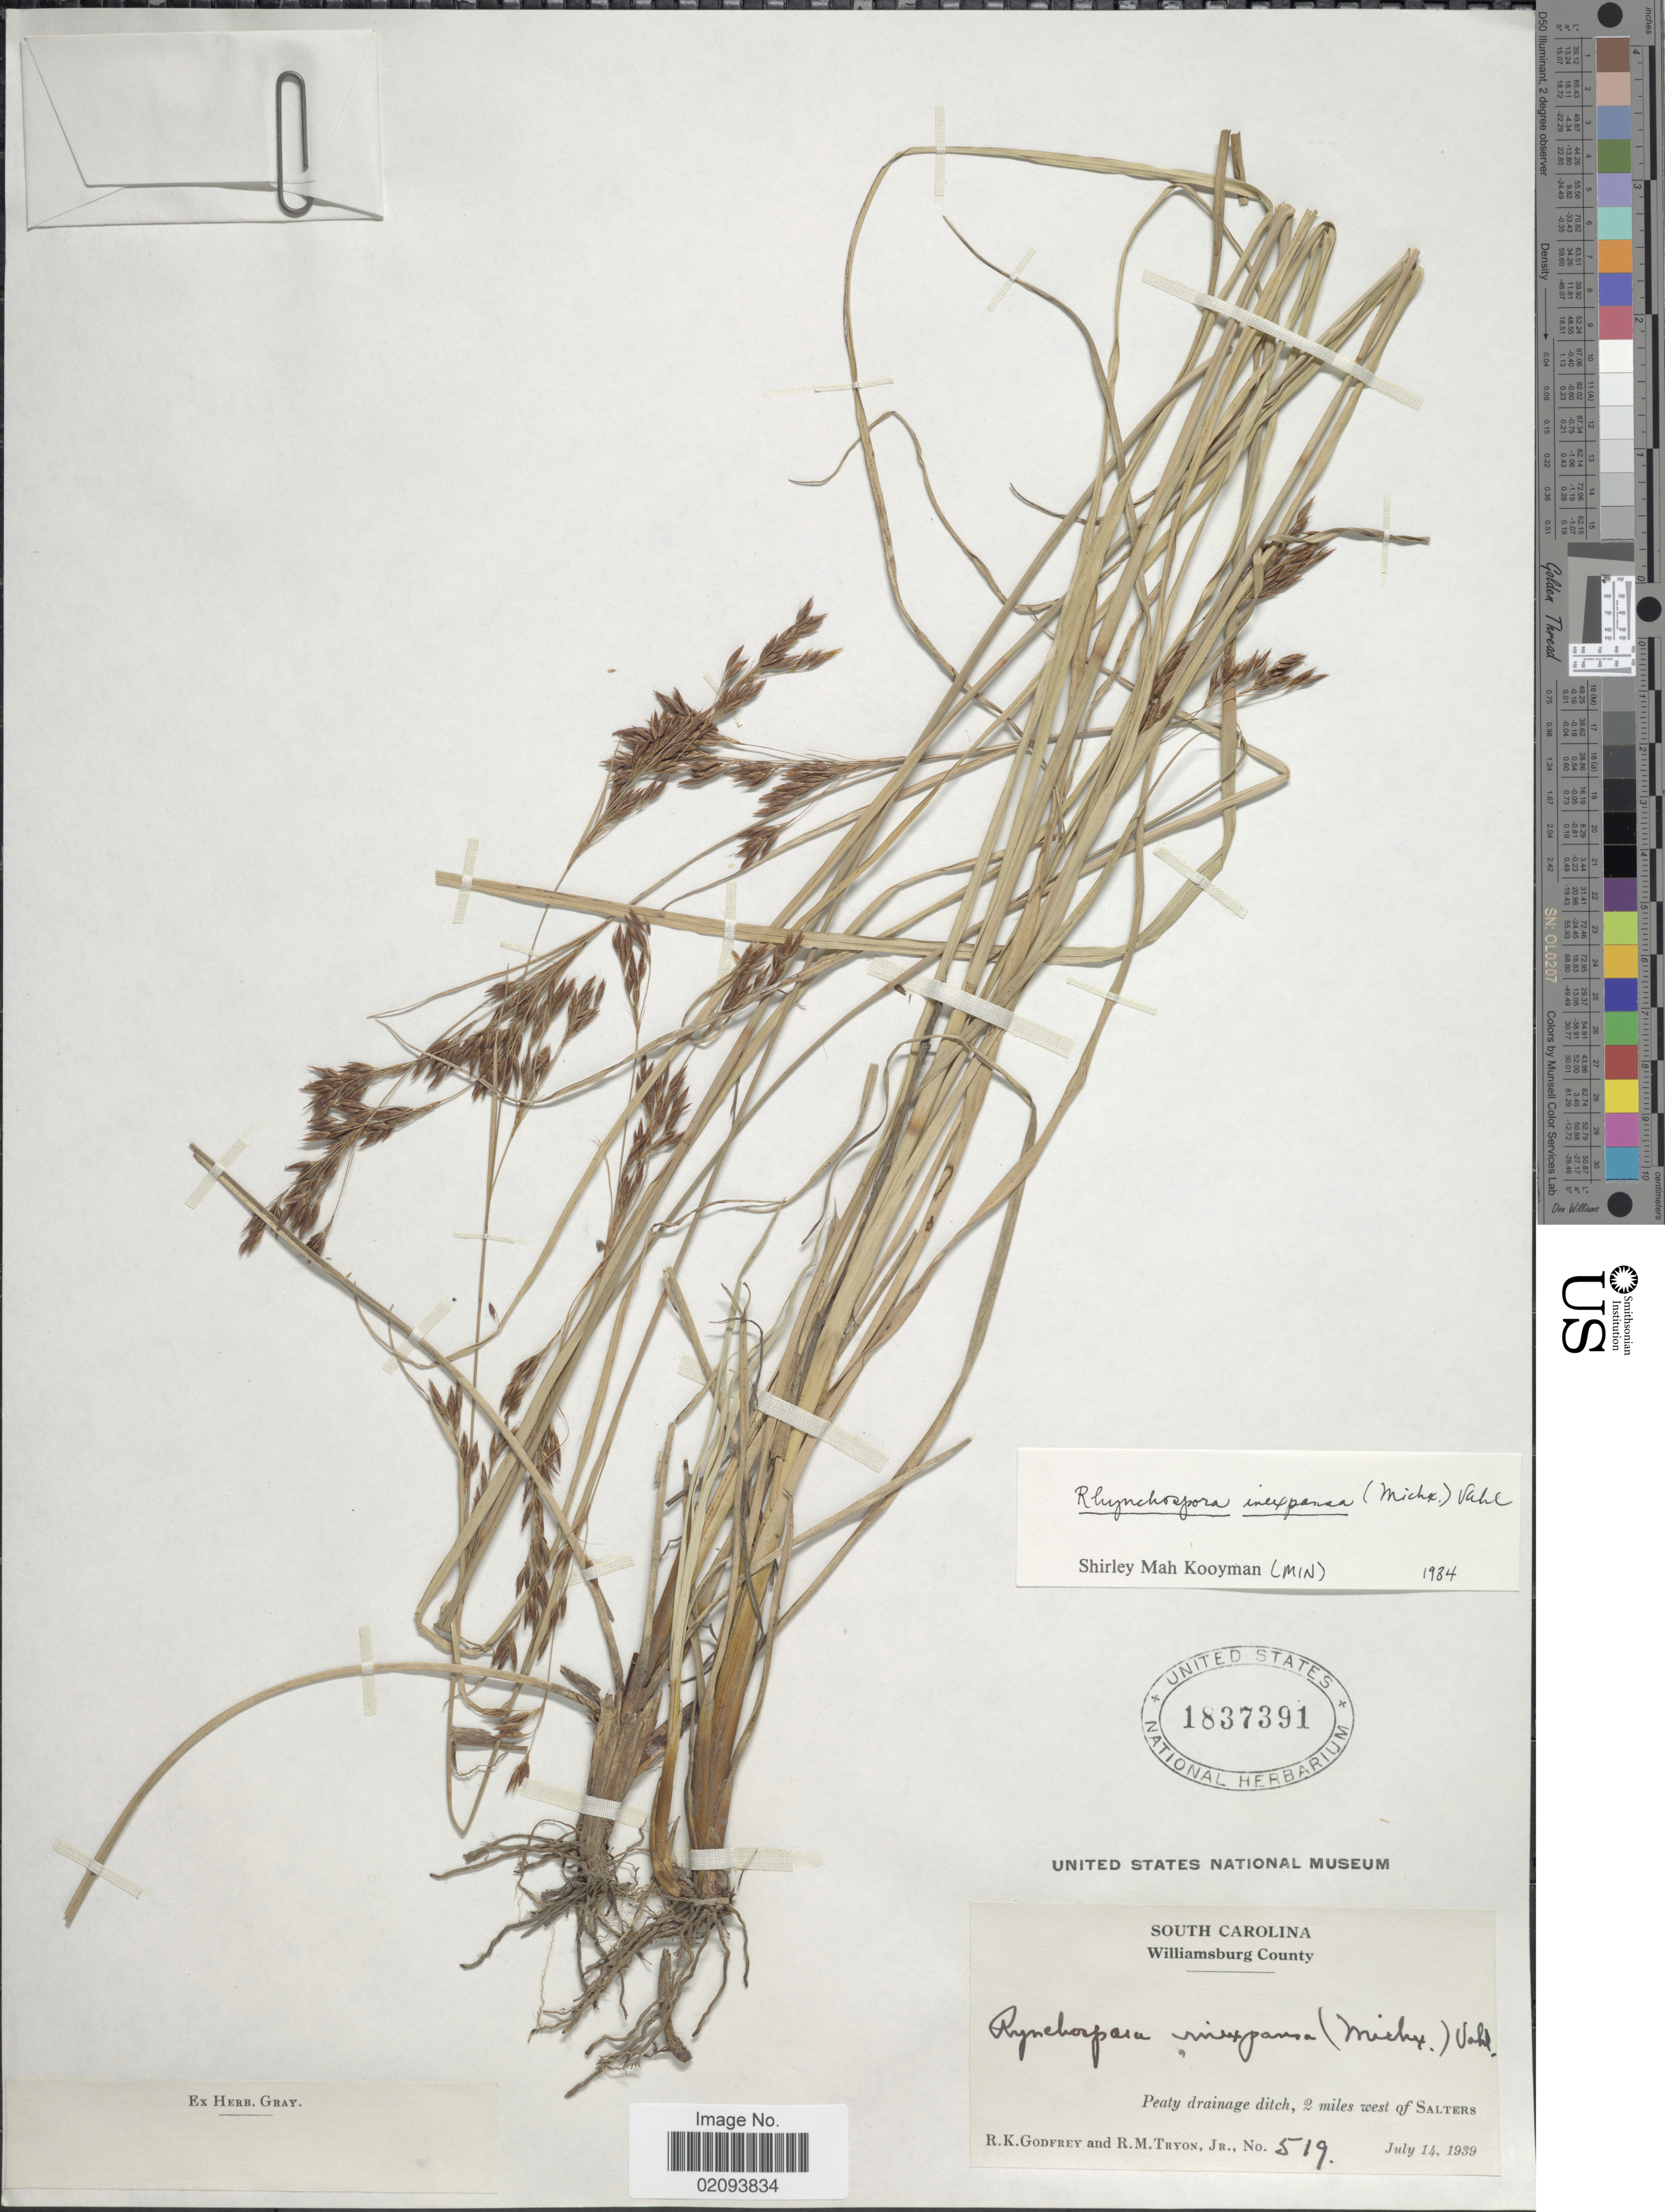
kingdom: Plantae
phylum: Tracheophyta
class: Liliopsida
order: Poales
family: Cyperaceae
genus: Rhynchospora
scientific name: Rhynchospora inexpansa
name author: (Michx.) Vahl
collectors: R. K. Godfrey & R. M. Tryon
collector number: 519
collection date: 1939-07-14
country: United States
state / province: South Carolina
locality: Williamsburg County. Peaty drainage ditch, 2 miles west of Salters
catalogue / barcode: US 1837391